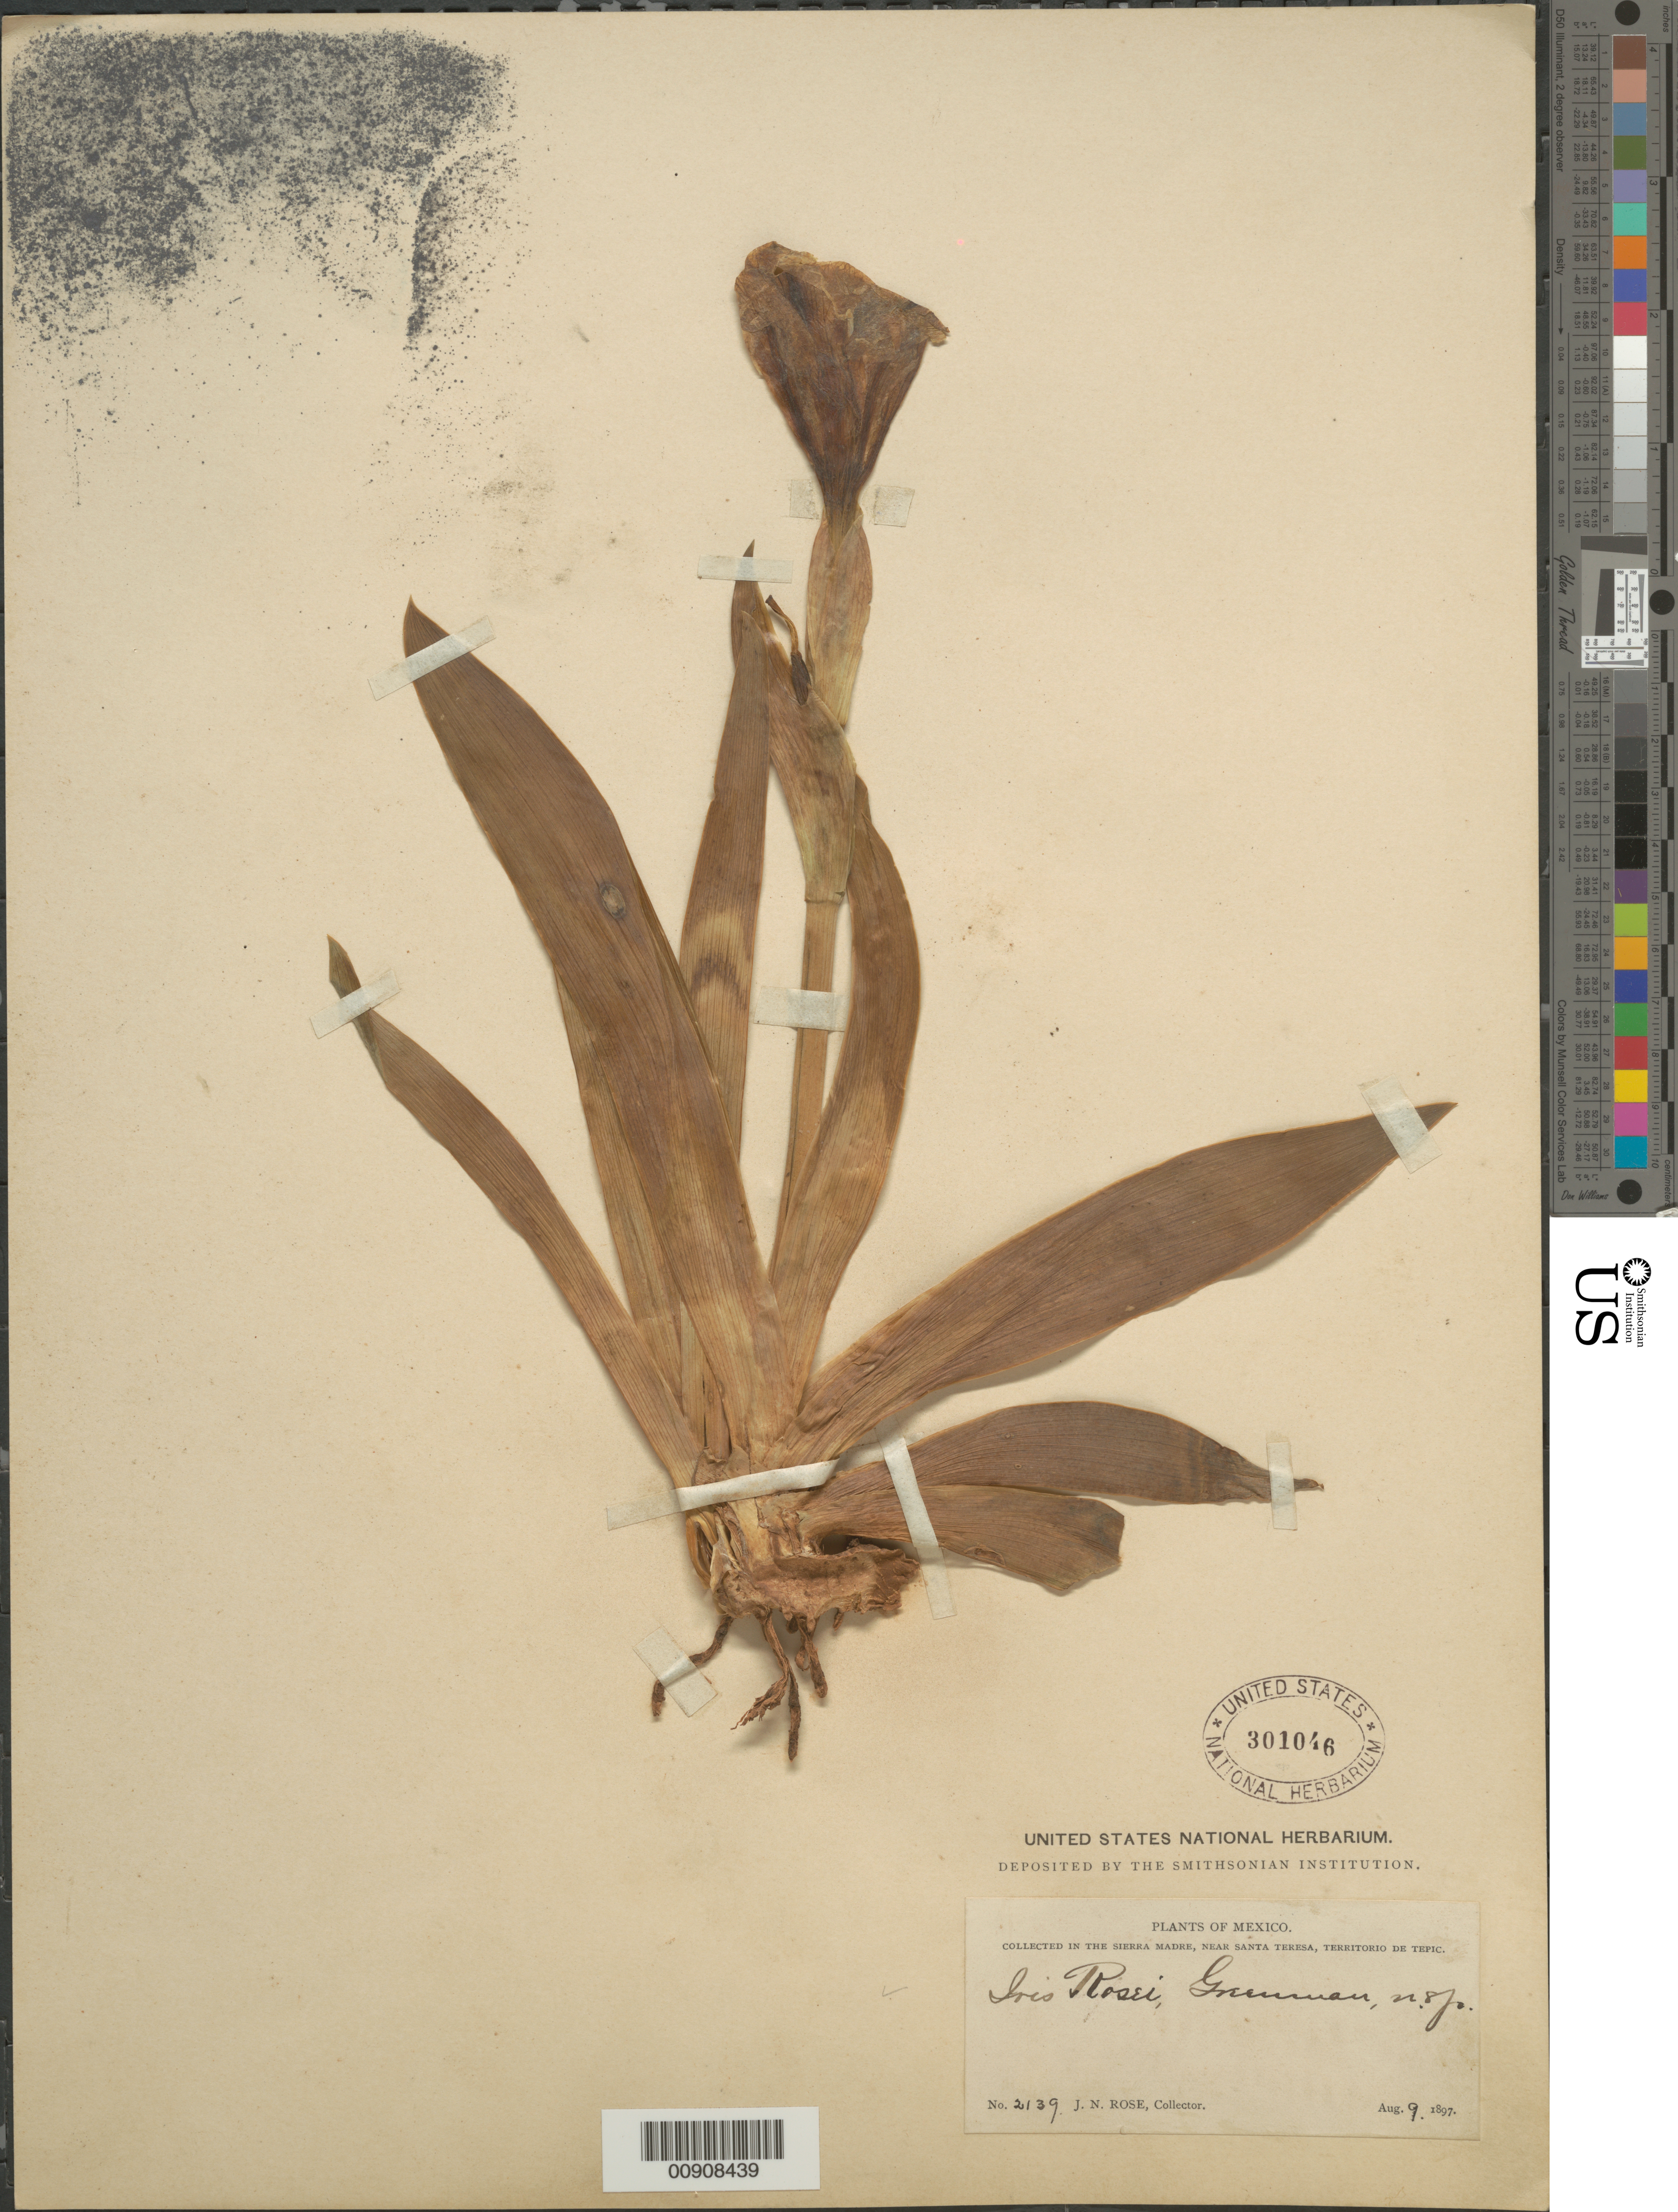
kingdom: Plantae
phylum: Tracheophyta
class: Liliopsida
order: Asparagales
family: Iridaceae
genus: Iris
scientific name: Iris sp.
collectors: J. N. Rose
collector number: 2139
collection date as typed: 09 Aug 1897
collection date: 1897-08-09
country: Mexico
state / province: Nayarit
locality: In the Sierra Madre, near Santa Teresa, Territorio de Tepic.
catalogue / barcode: US 301046